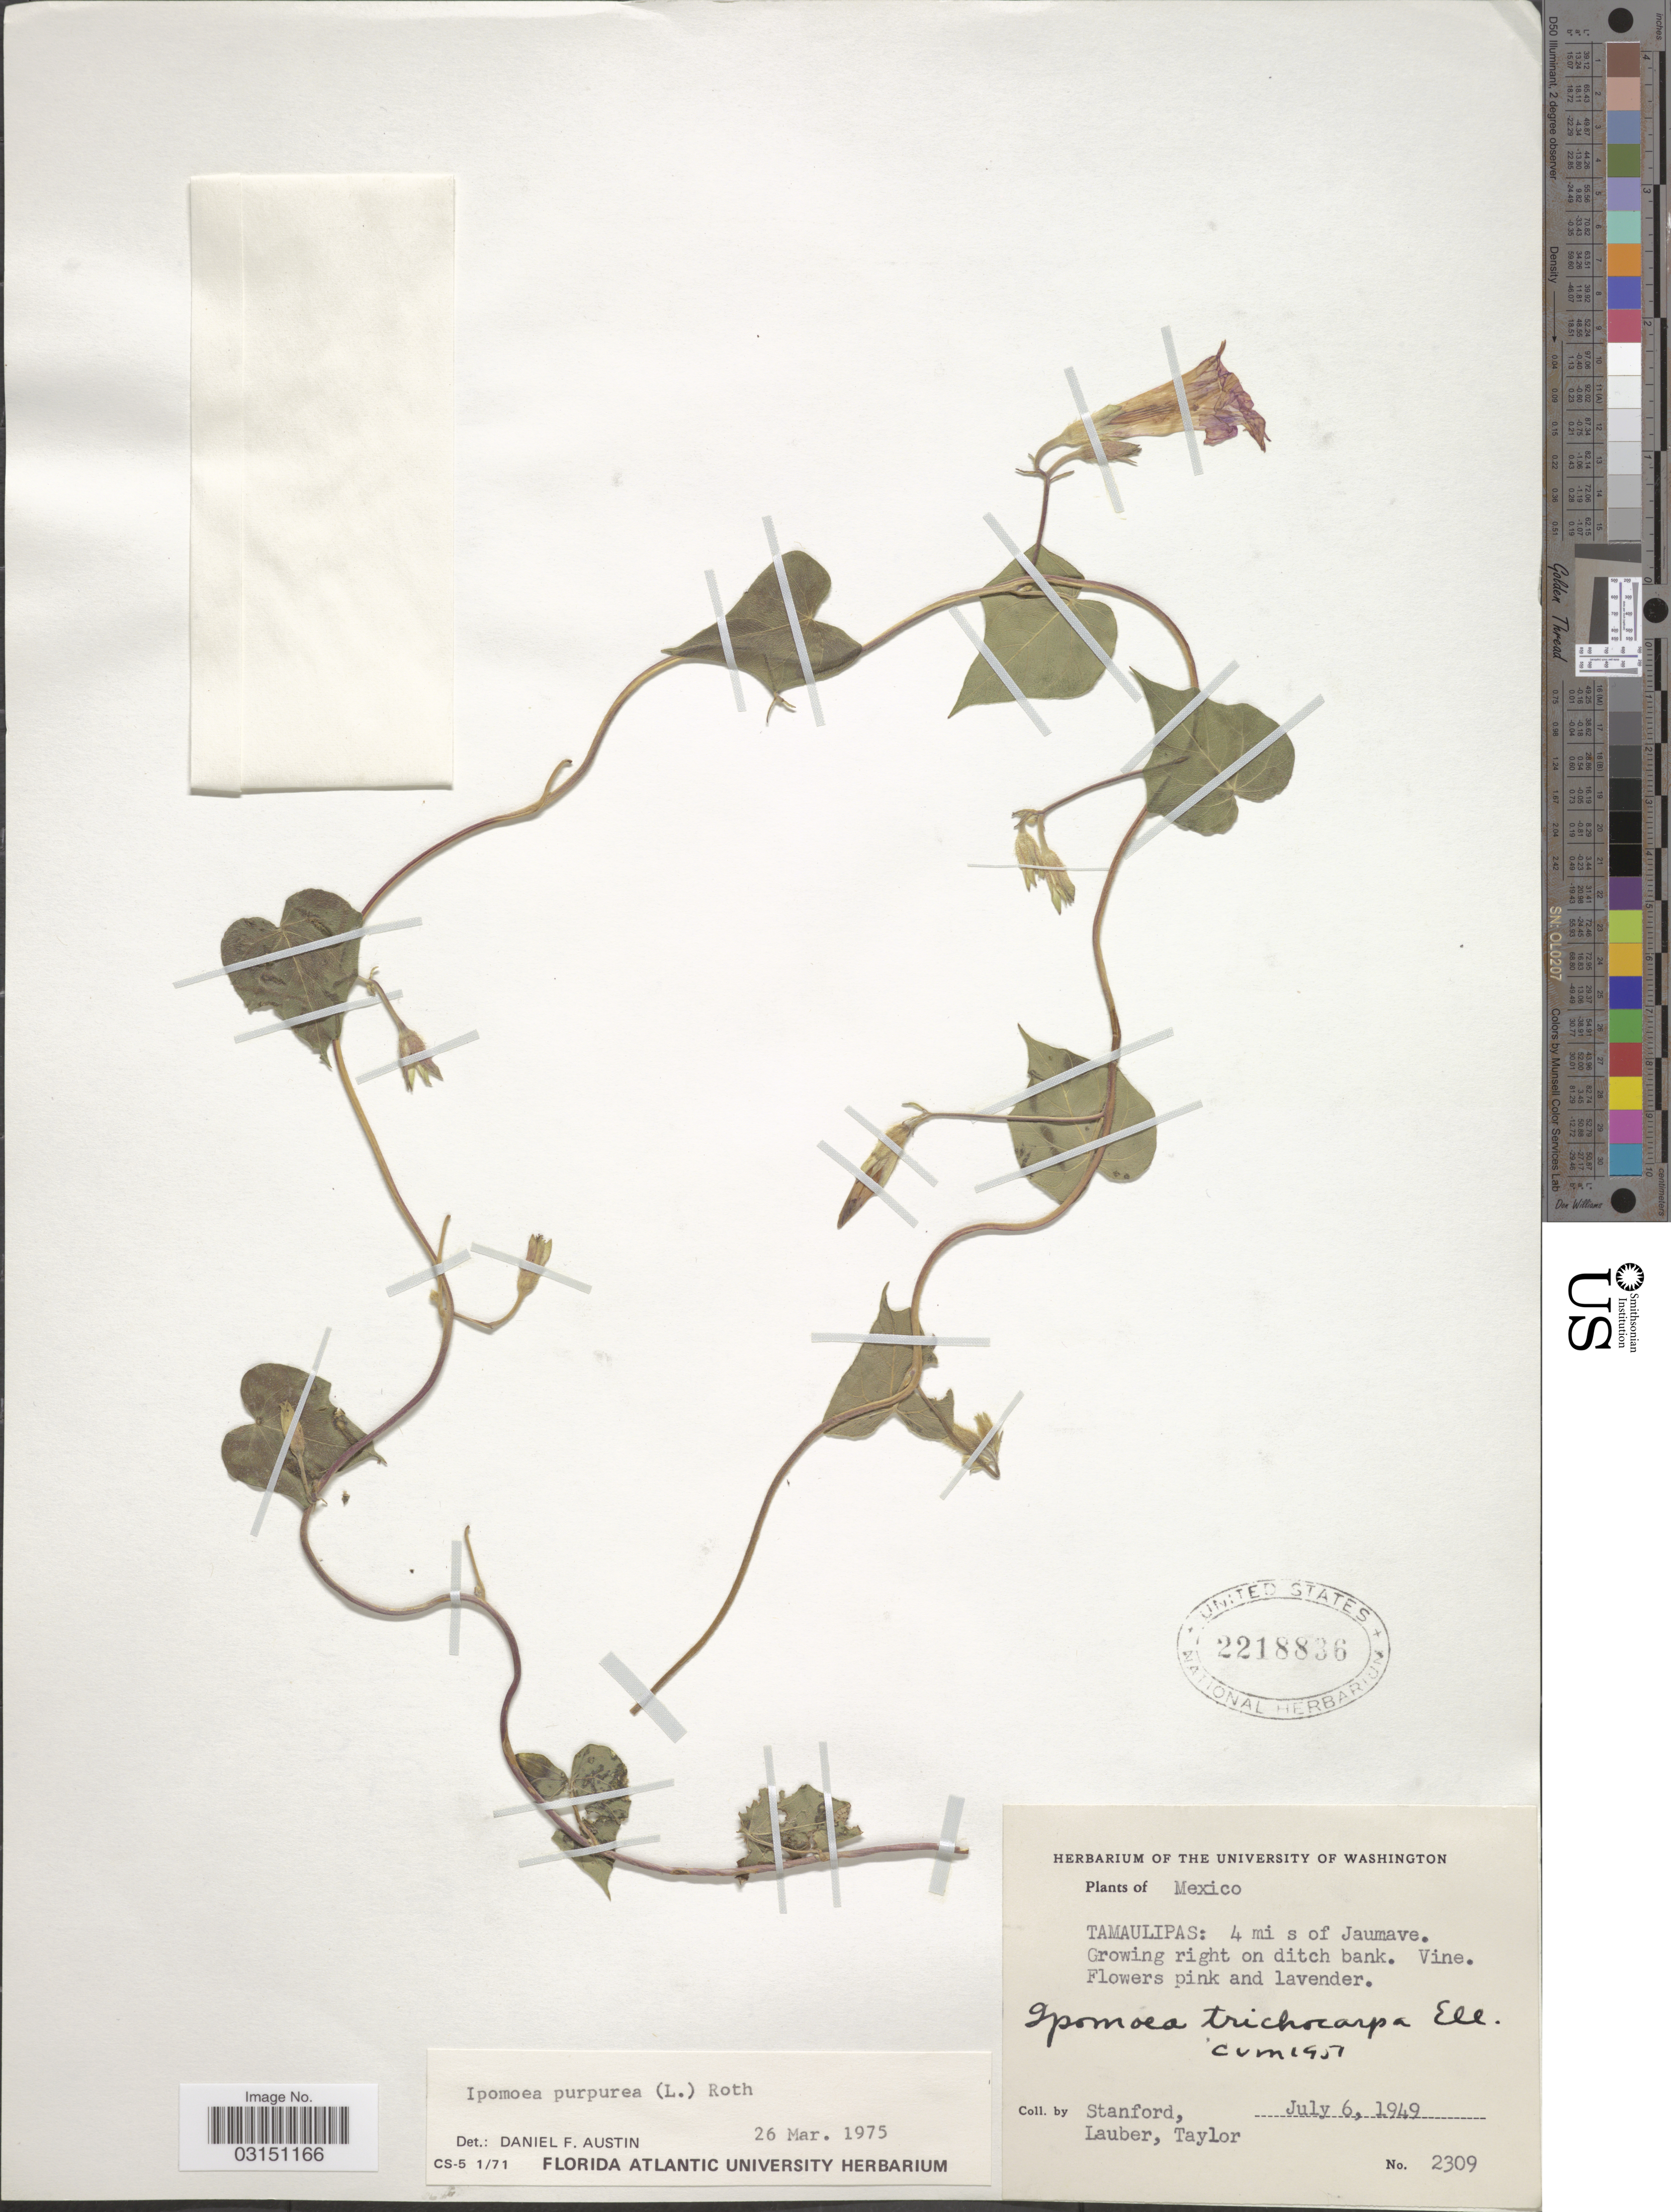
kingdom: Plantae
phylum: Tracheophyta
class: Magnoliopsida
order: Solanales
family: Convolvulaceae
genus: Ipomoea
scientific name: Ipomoea purpurea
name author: (L.) Roth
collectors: -. Stanford, -. Lauber & -. Taylor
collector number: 2309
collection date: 1949-07-06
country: Mexico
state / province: Tamaulipas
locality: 4 mi s of Jaumave.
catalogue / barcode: US 2218836